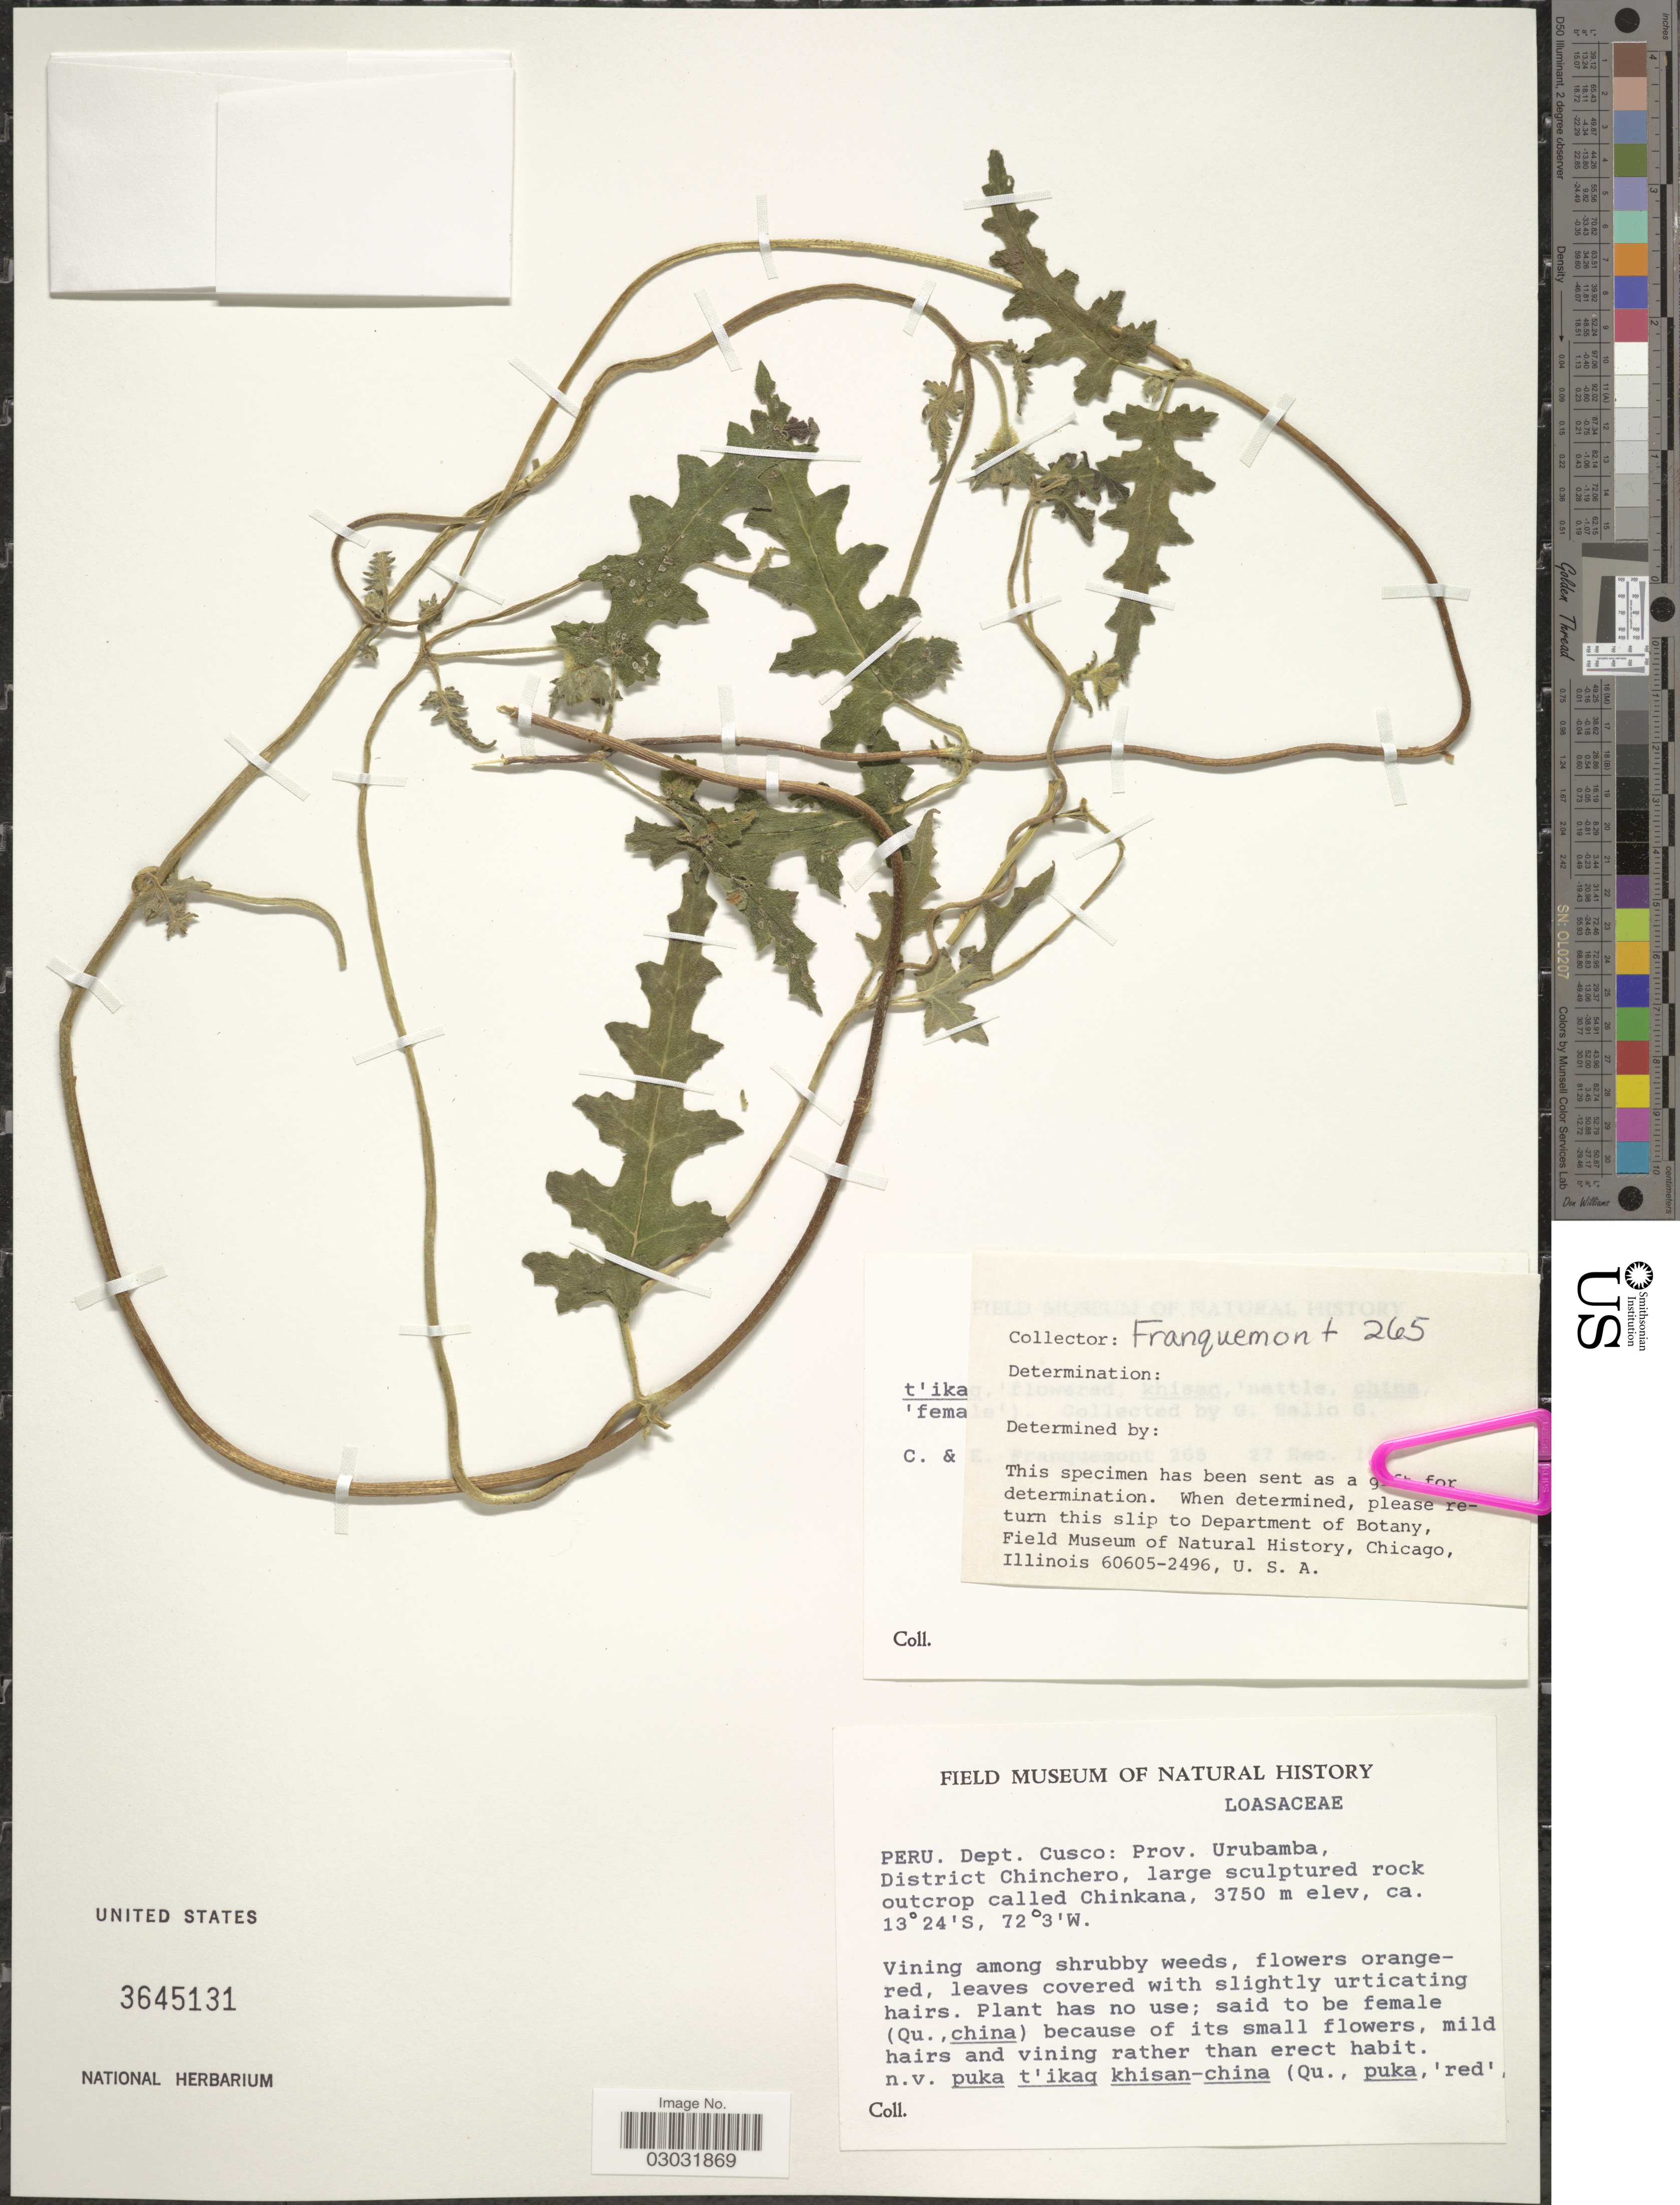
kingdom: Plantae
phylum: Tracheophyta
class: Magnoliopsida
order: Cornales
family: Loasaceae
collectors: Franquemont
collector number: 265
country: Peru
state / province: Cusco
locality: Dept. Cusco: Prov. Urubamba, District Chinchero, large sculptured rock outcrop called Chinkana.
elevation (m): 3750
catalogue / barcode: US 3645131